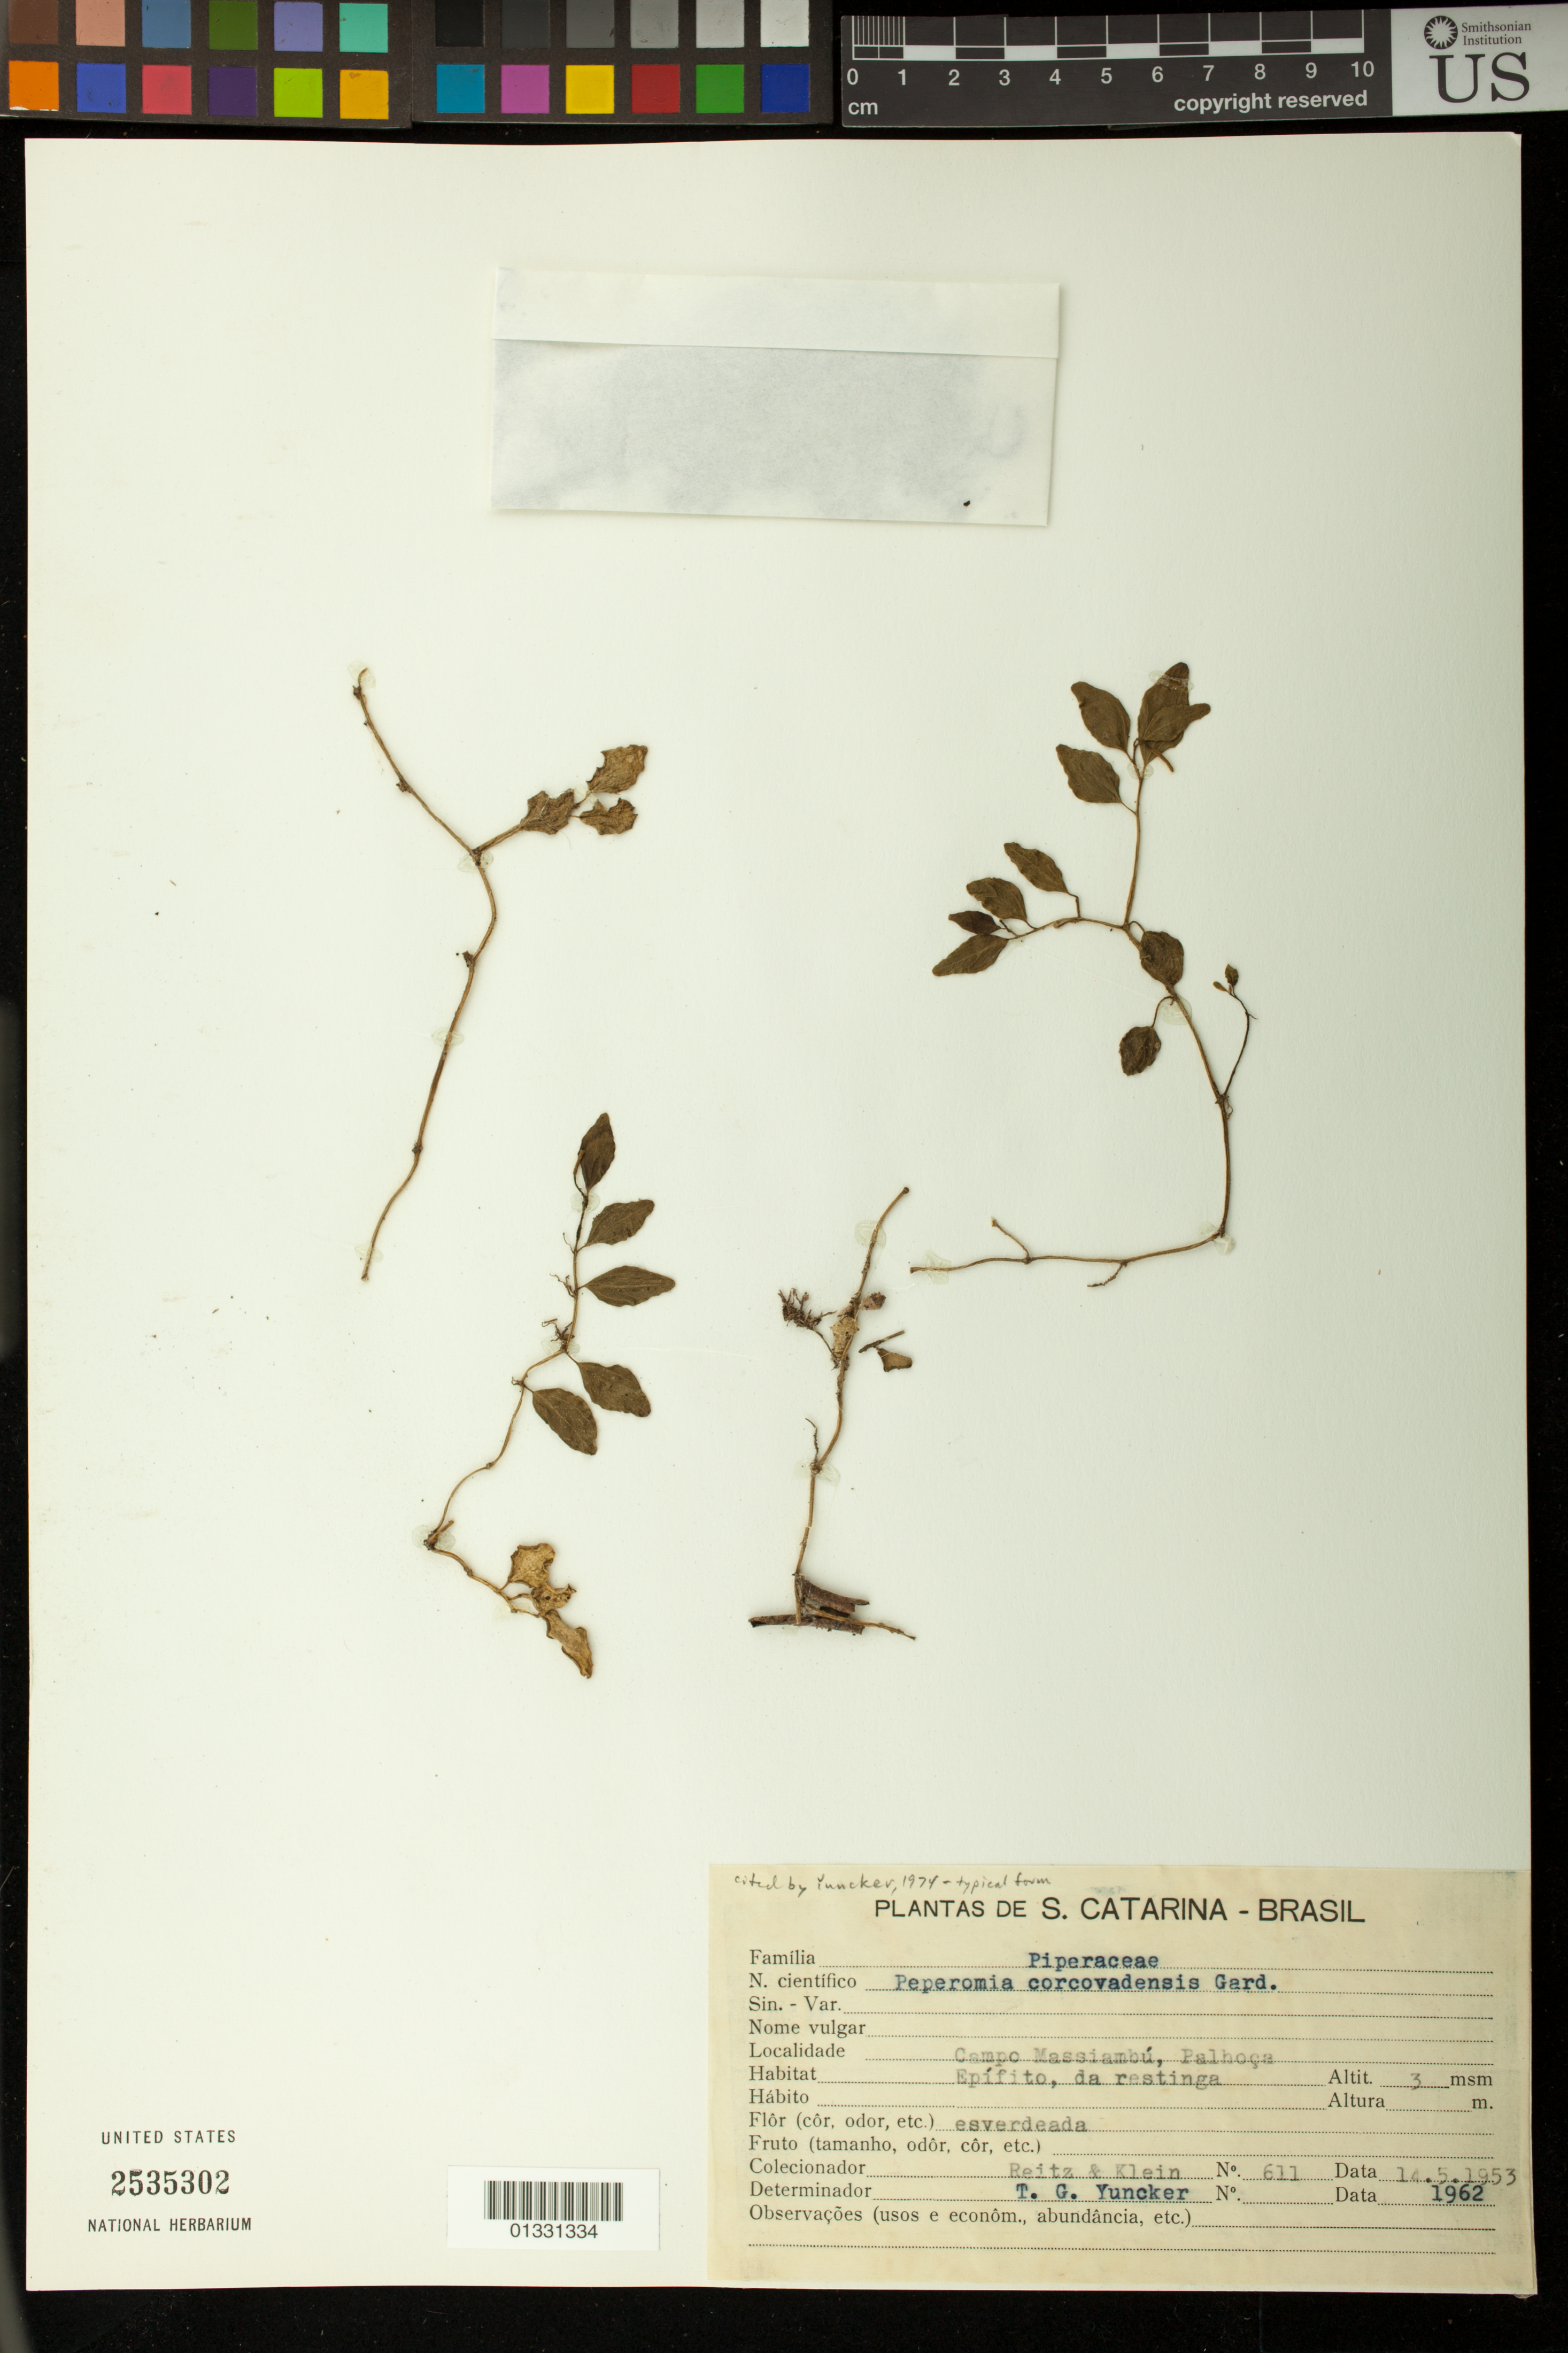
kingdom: Plantae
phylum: Tracheophyta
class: Magnoliopsida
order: Piperales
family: Piperaceae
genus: Peperomia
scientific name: Peperomia corcovadensis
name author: Gardner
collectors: R. Reitz & R. M. Klein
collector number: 611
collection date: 1953-05-14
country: Brazil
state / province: Santa Catarina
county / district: Palhoça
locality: Campo Massiambú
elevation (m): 3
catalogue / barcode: US 2535302